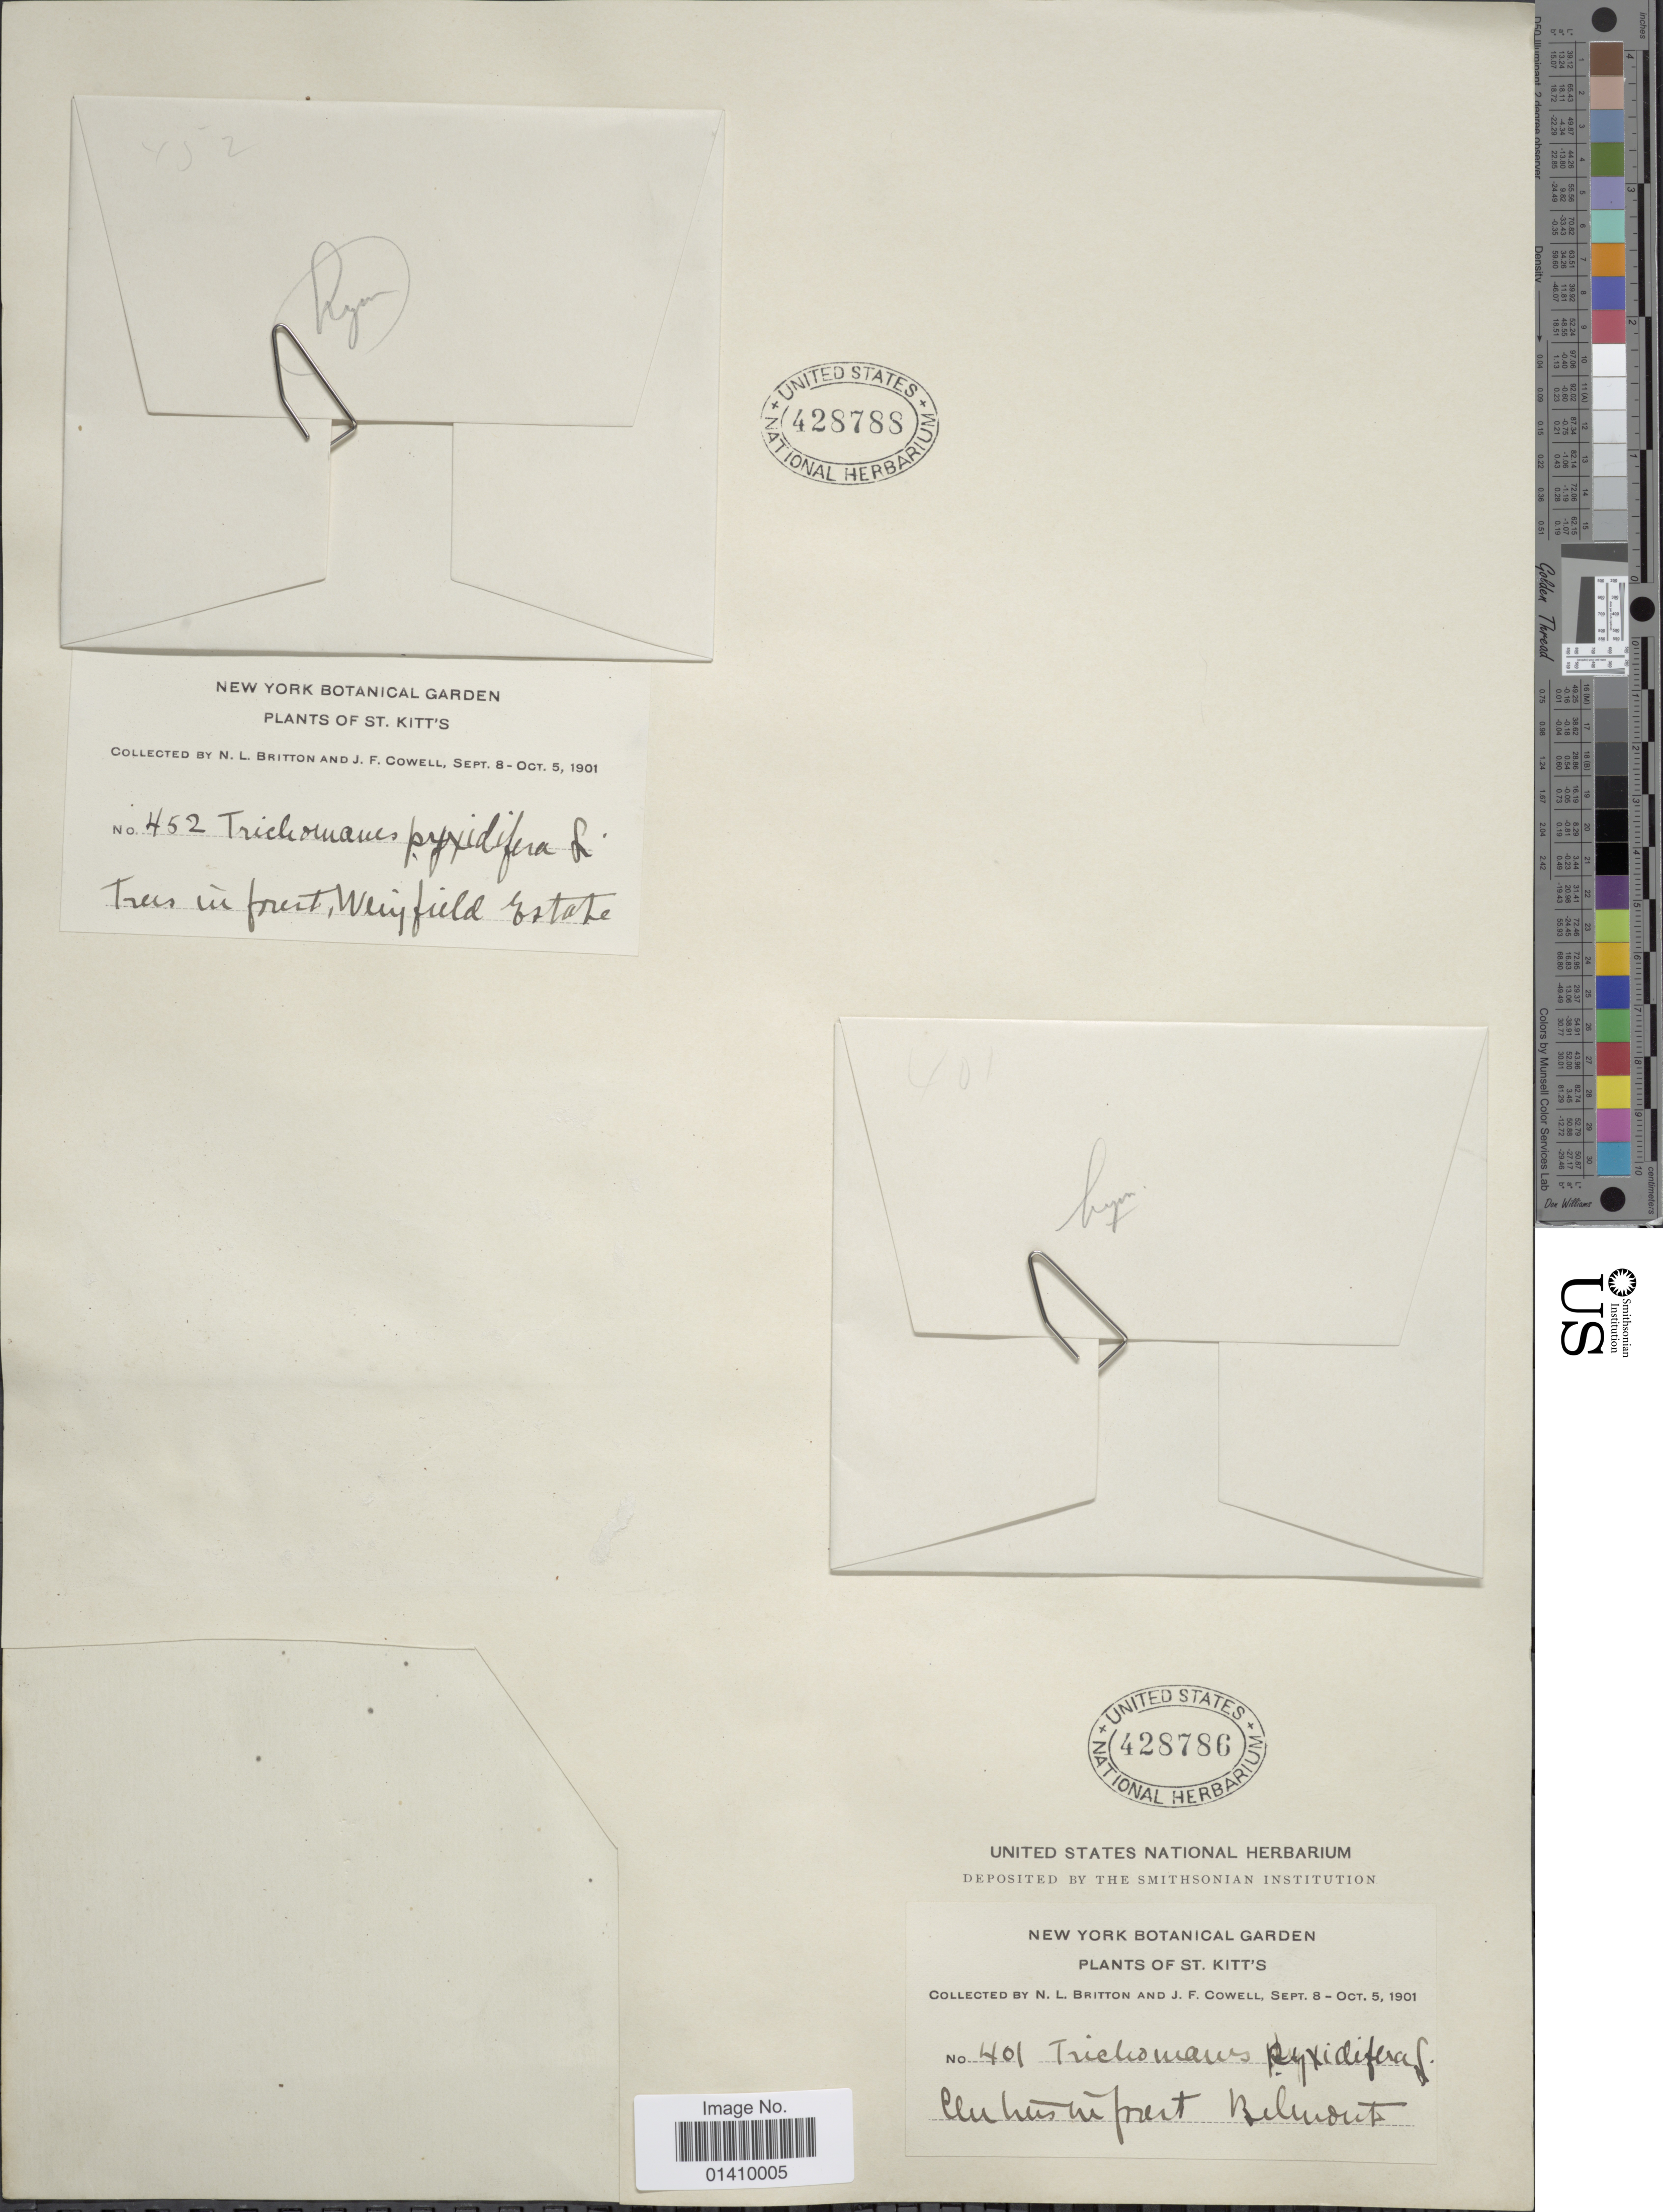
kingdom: Plantae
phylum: Tracheophyta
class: Polypodiopsida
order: Hymenophyllales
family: Hymenophyllaceae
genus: Polyphlebium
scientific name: Polyphlebium hymenophylloides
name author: (Bosch) Ebihara & Dubuisson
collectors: N. Britton & J. F. Cowell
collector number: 452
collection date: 1901-09-08/1901-10-05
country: St. Christopher-Nevis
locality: St. Kitts.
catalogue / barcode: US 428788-2